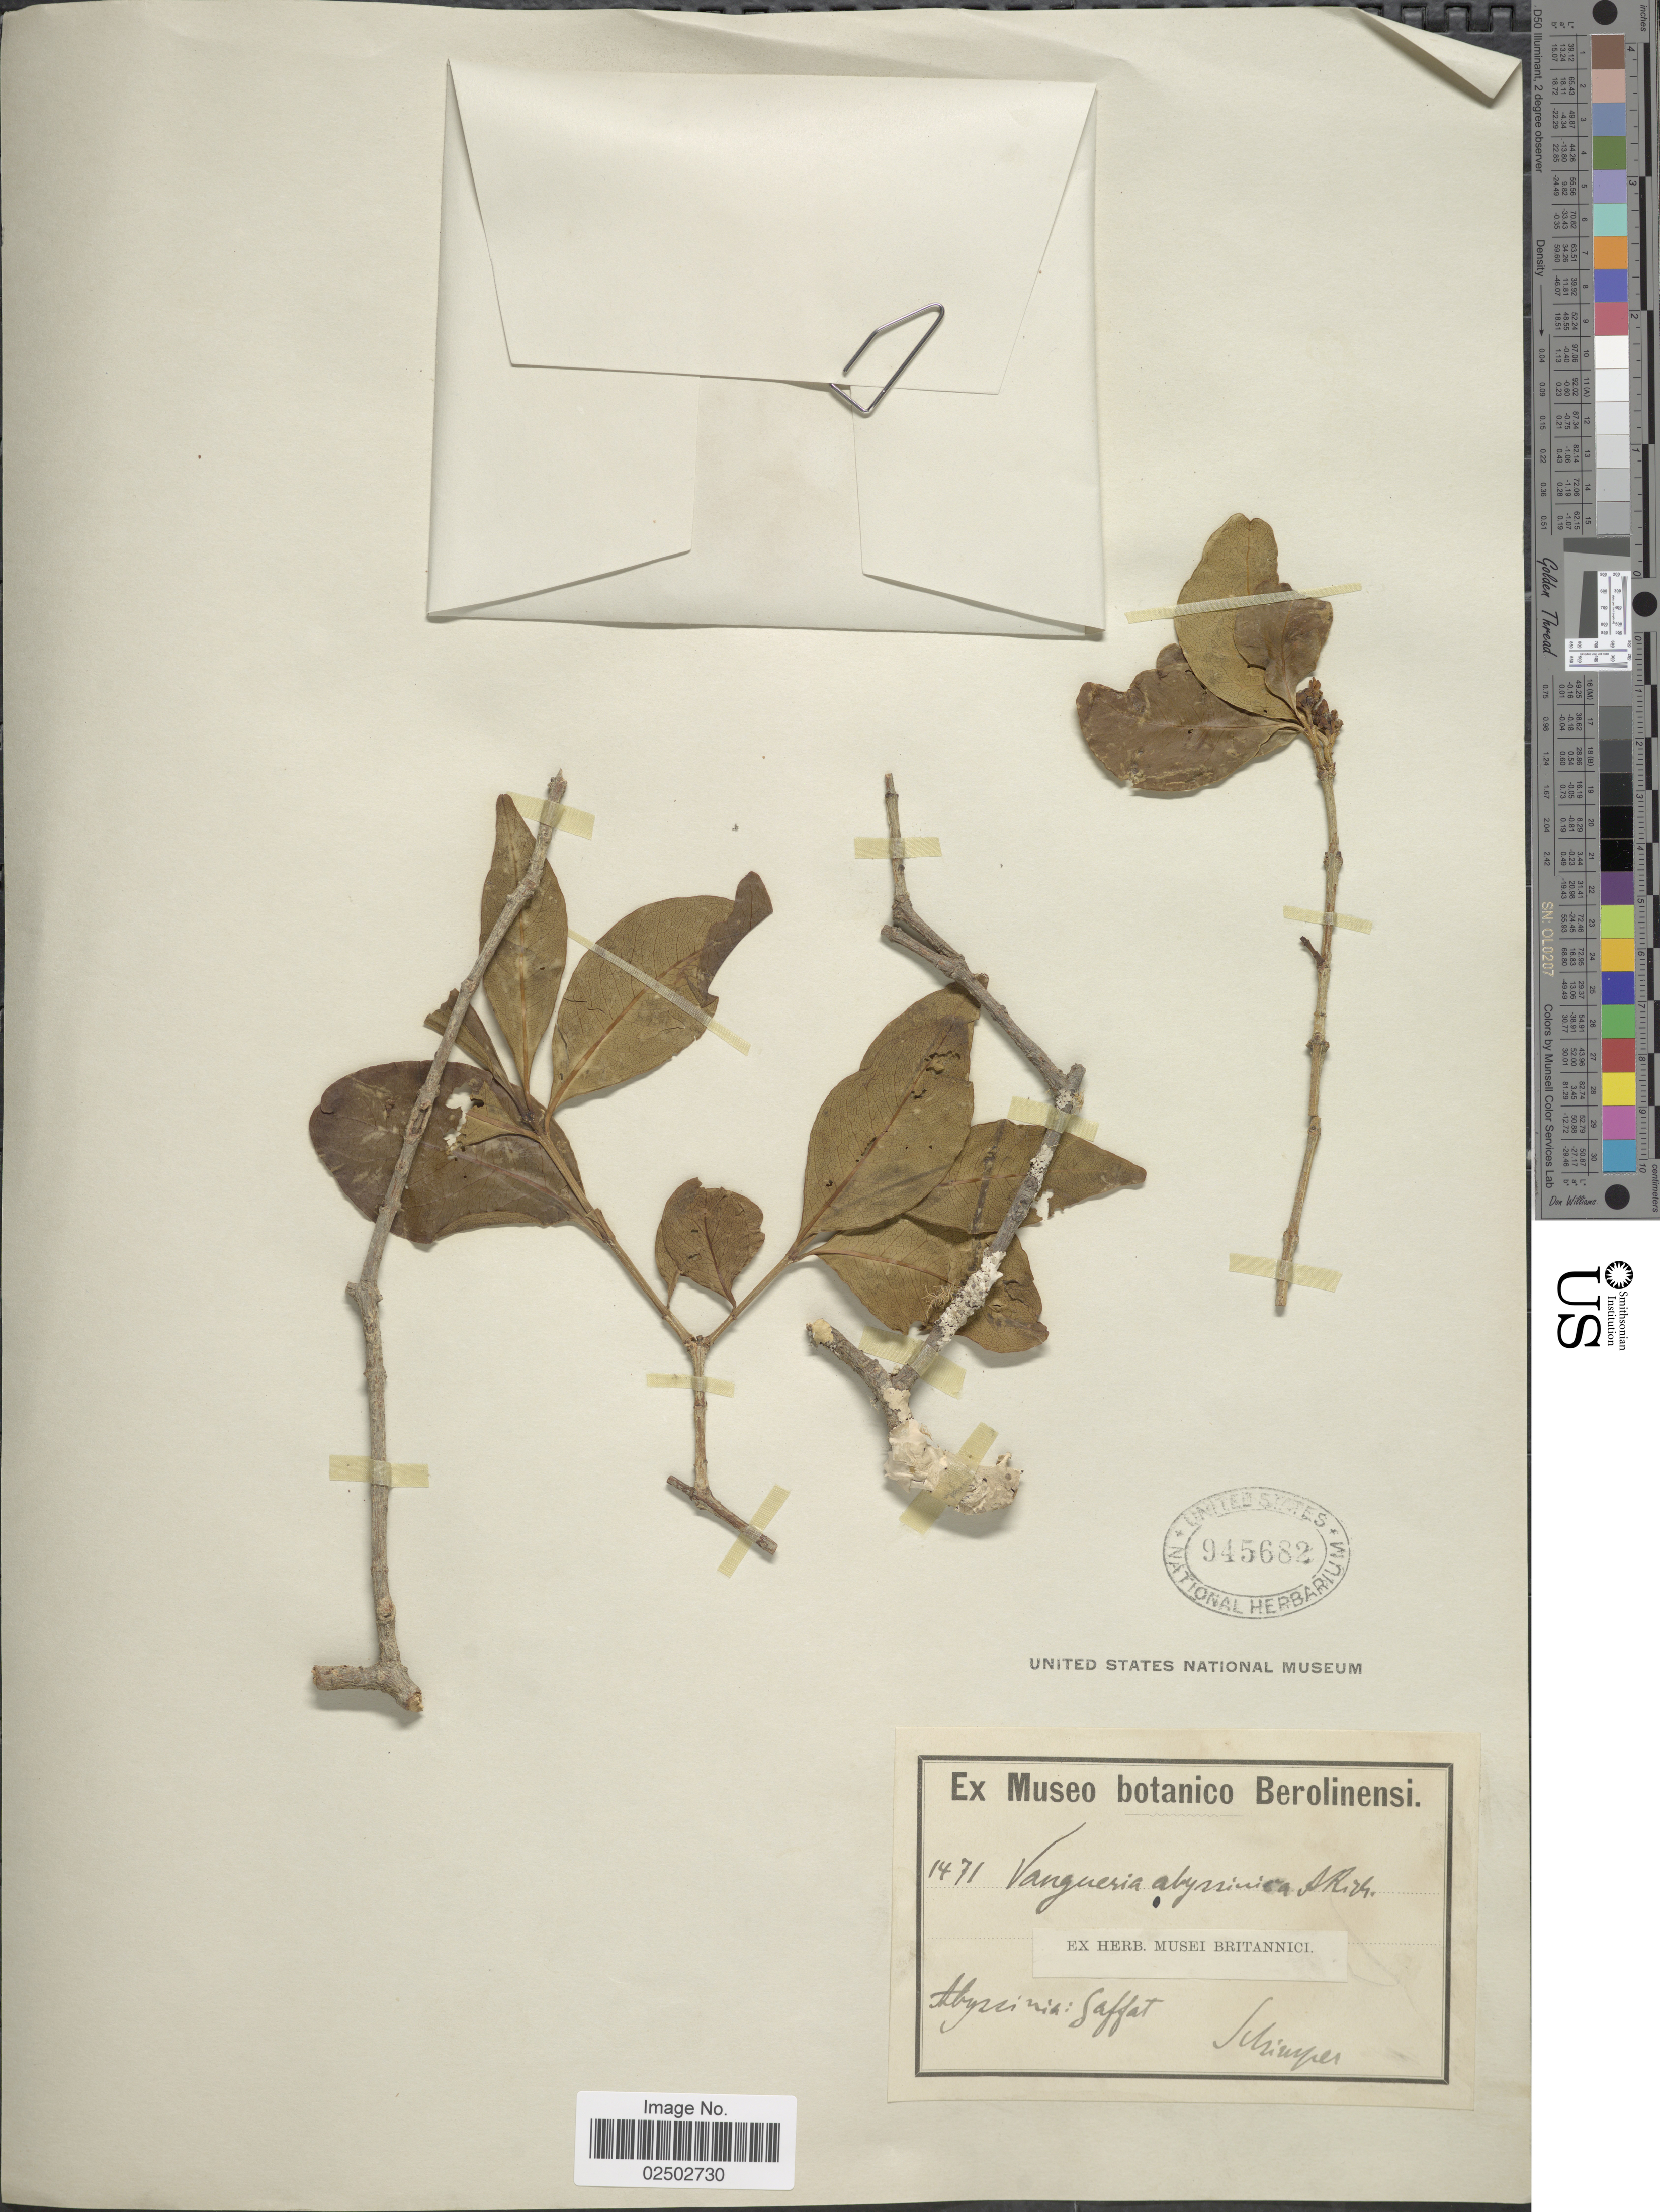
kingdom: Plantae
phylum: Tracheophyta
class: Magnoliopsida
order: Gentianales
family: Rubiaceae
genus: Vangueria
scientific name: Vangueria abyssinica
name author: A. Rich.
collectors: -. Schimper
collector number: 1471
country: Eritrea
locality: Abyssinia Saffat [interpreted]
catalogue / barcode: US 945682